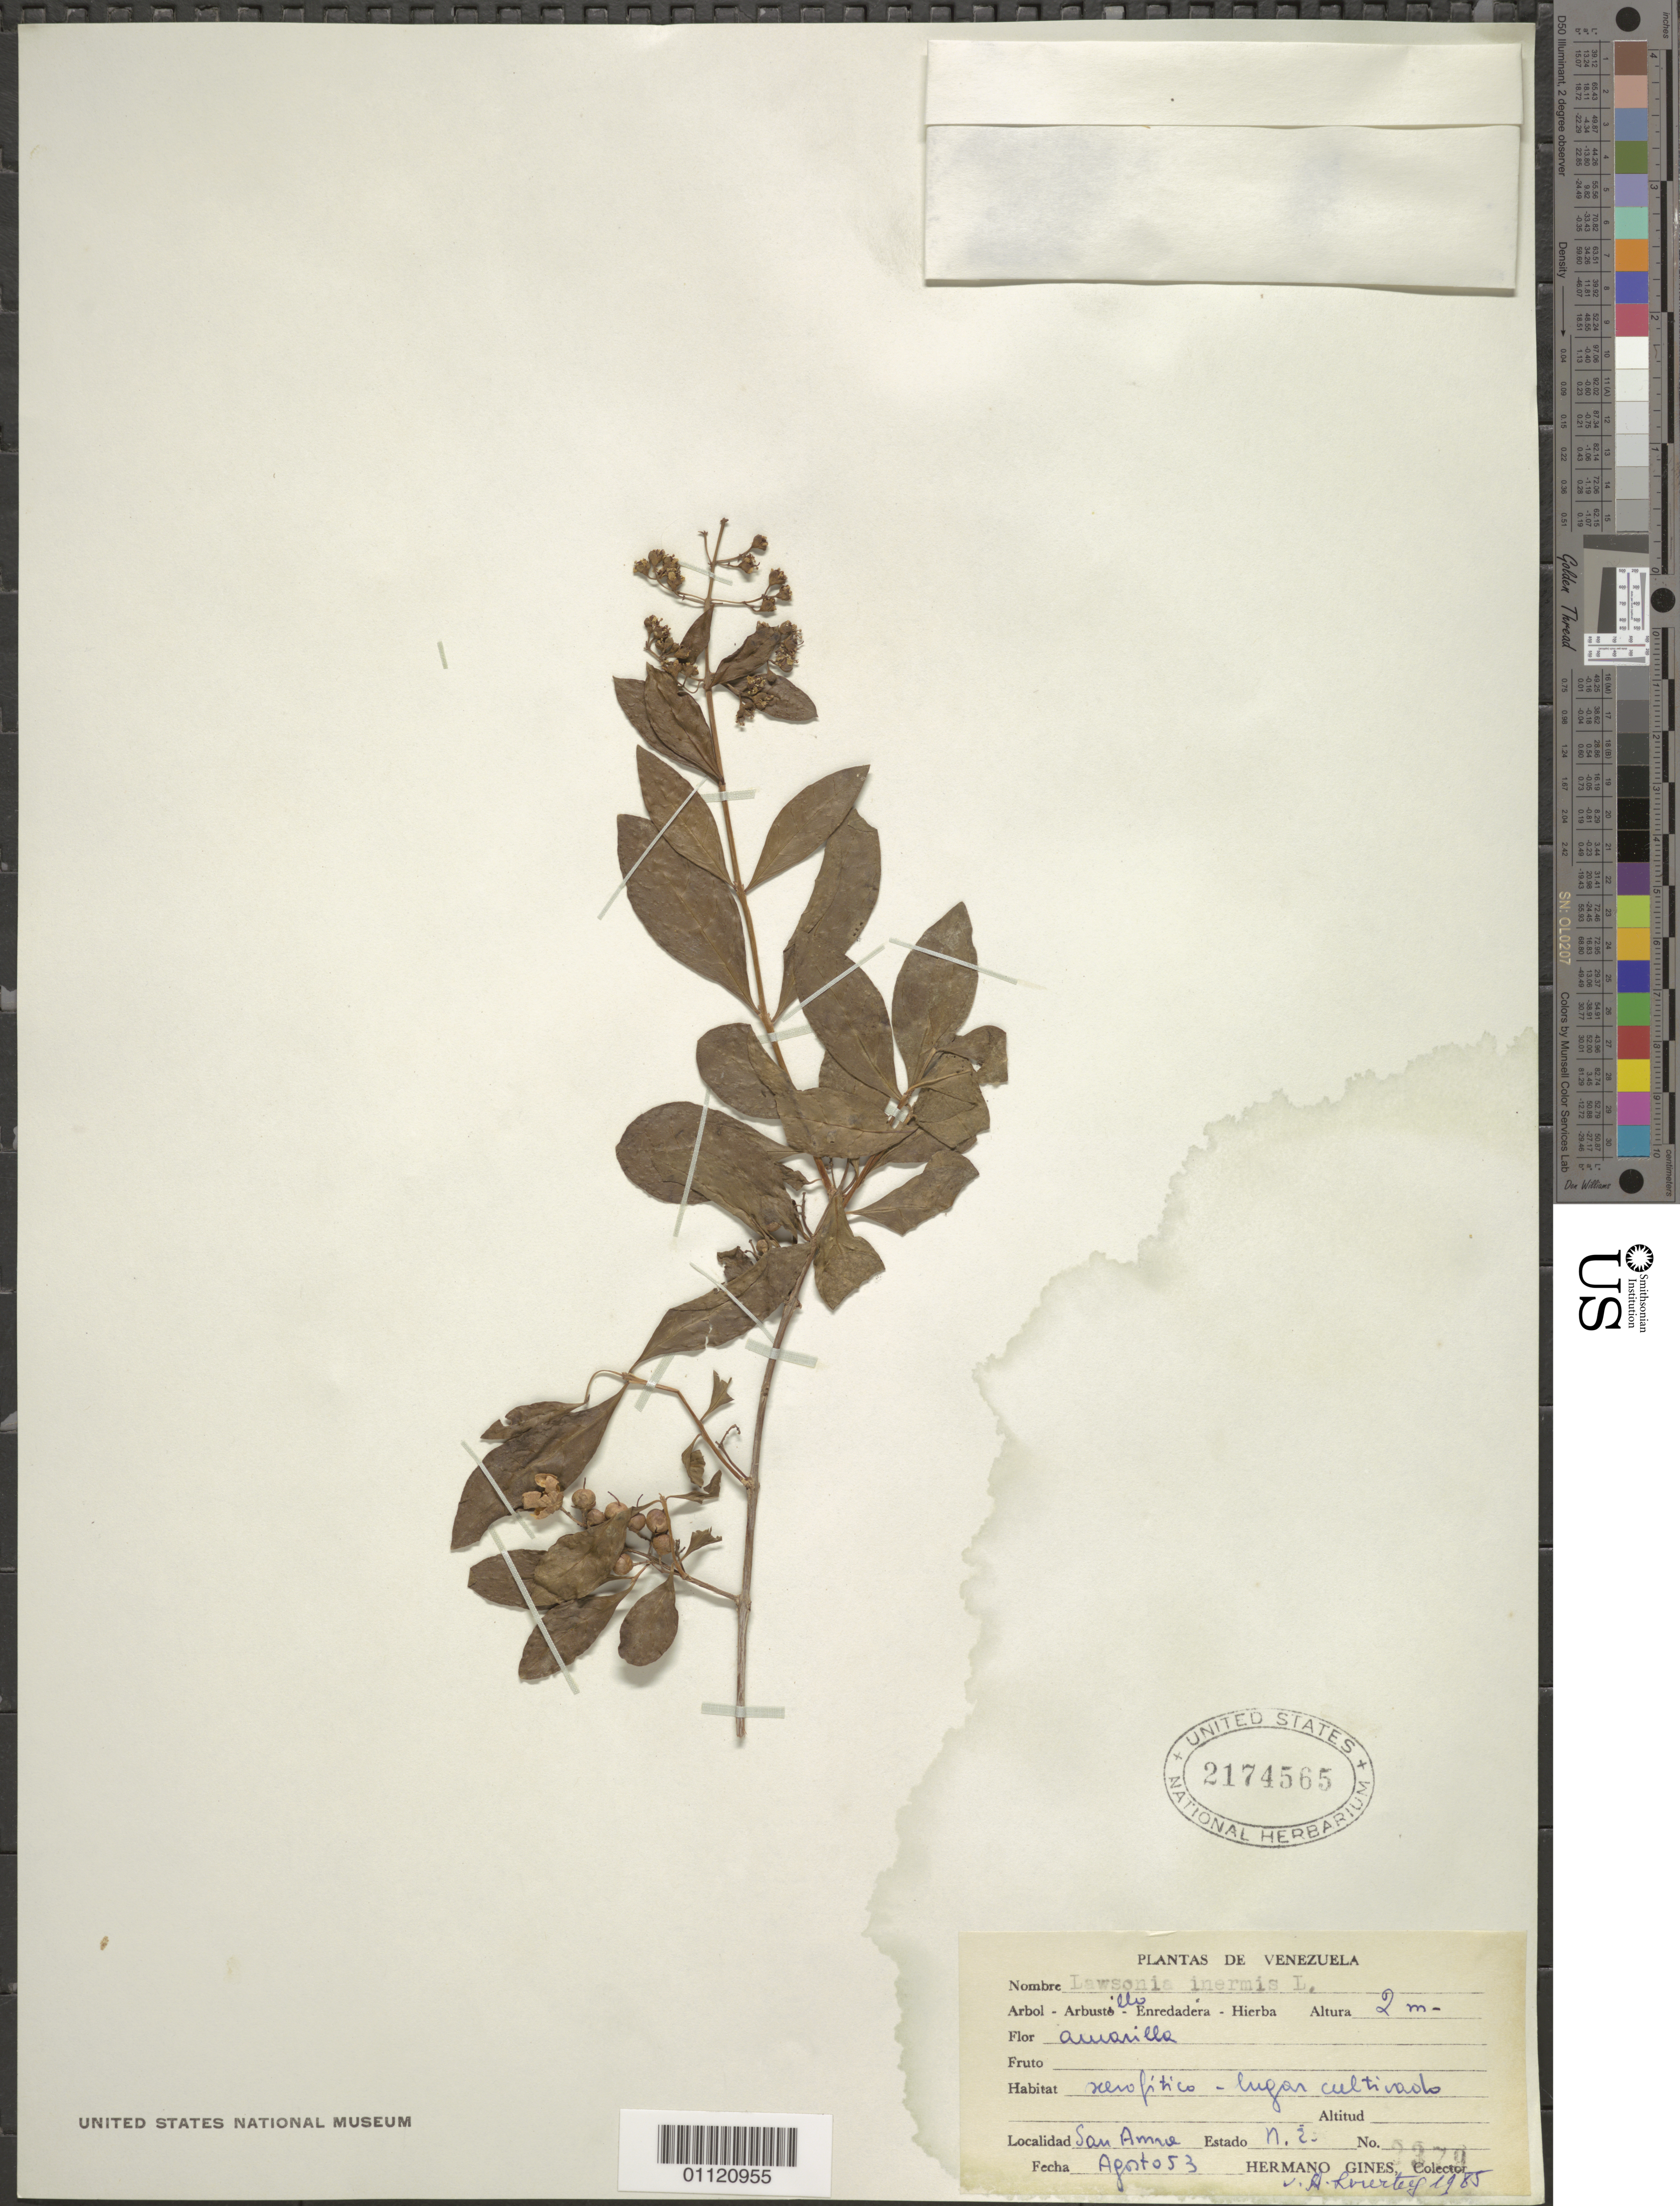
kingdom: Plantae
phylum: Tracheophyta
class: Magnoliopsida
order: Myrtales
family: Lythraceae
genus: Lawsonia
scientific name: Lawsonia inermis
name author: L.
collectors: Bro. Gines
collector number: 3379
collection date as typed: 01 Aug 1953 to 31 Aug 1953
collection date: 1953-08-01/1953-08-31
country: Venezuela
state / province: Nueva Esparta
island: Margarita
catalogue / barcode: US 2174565